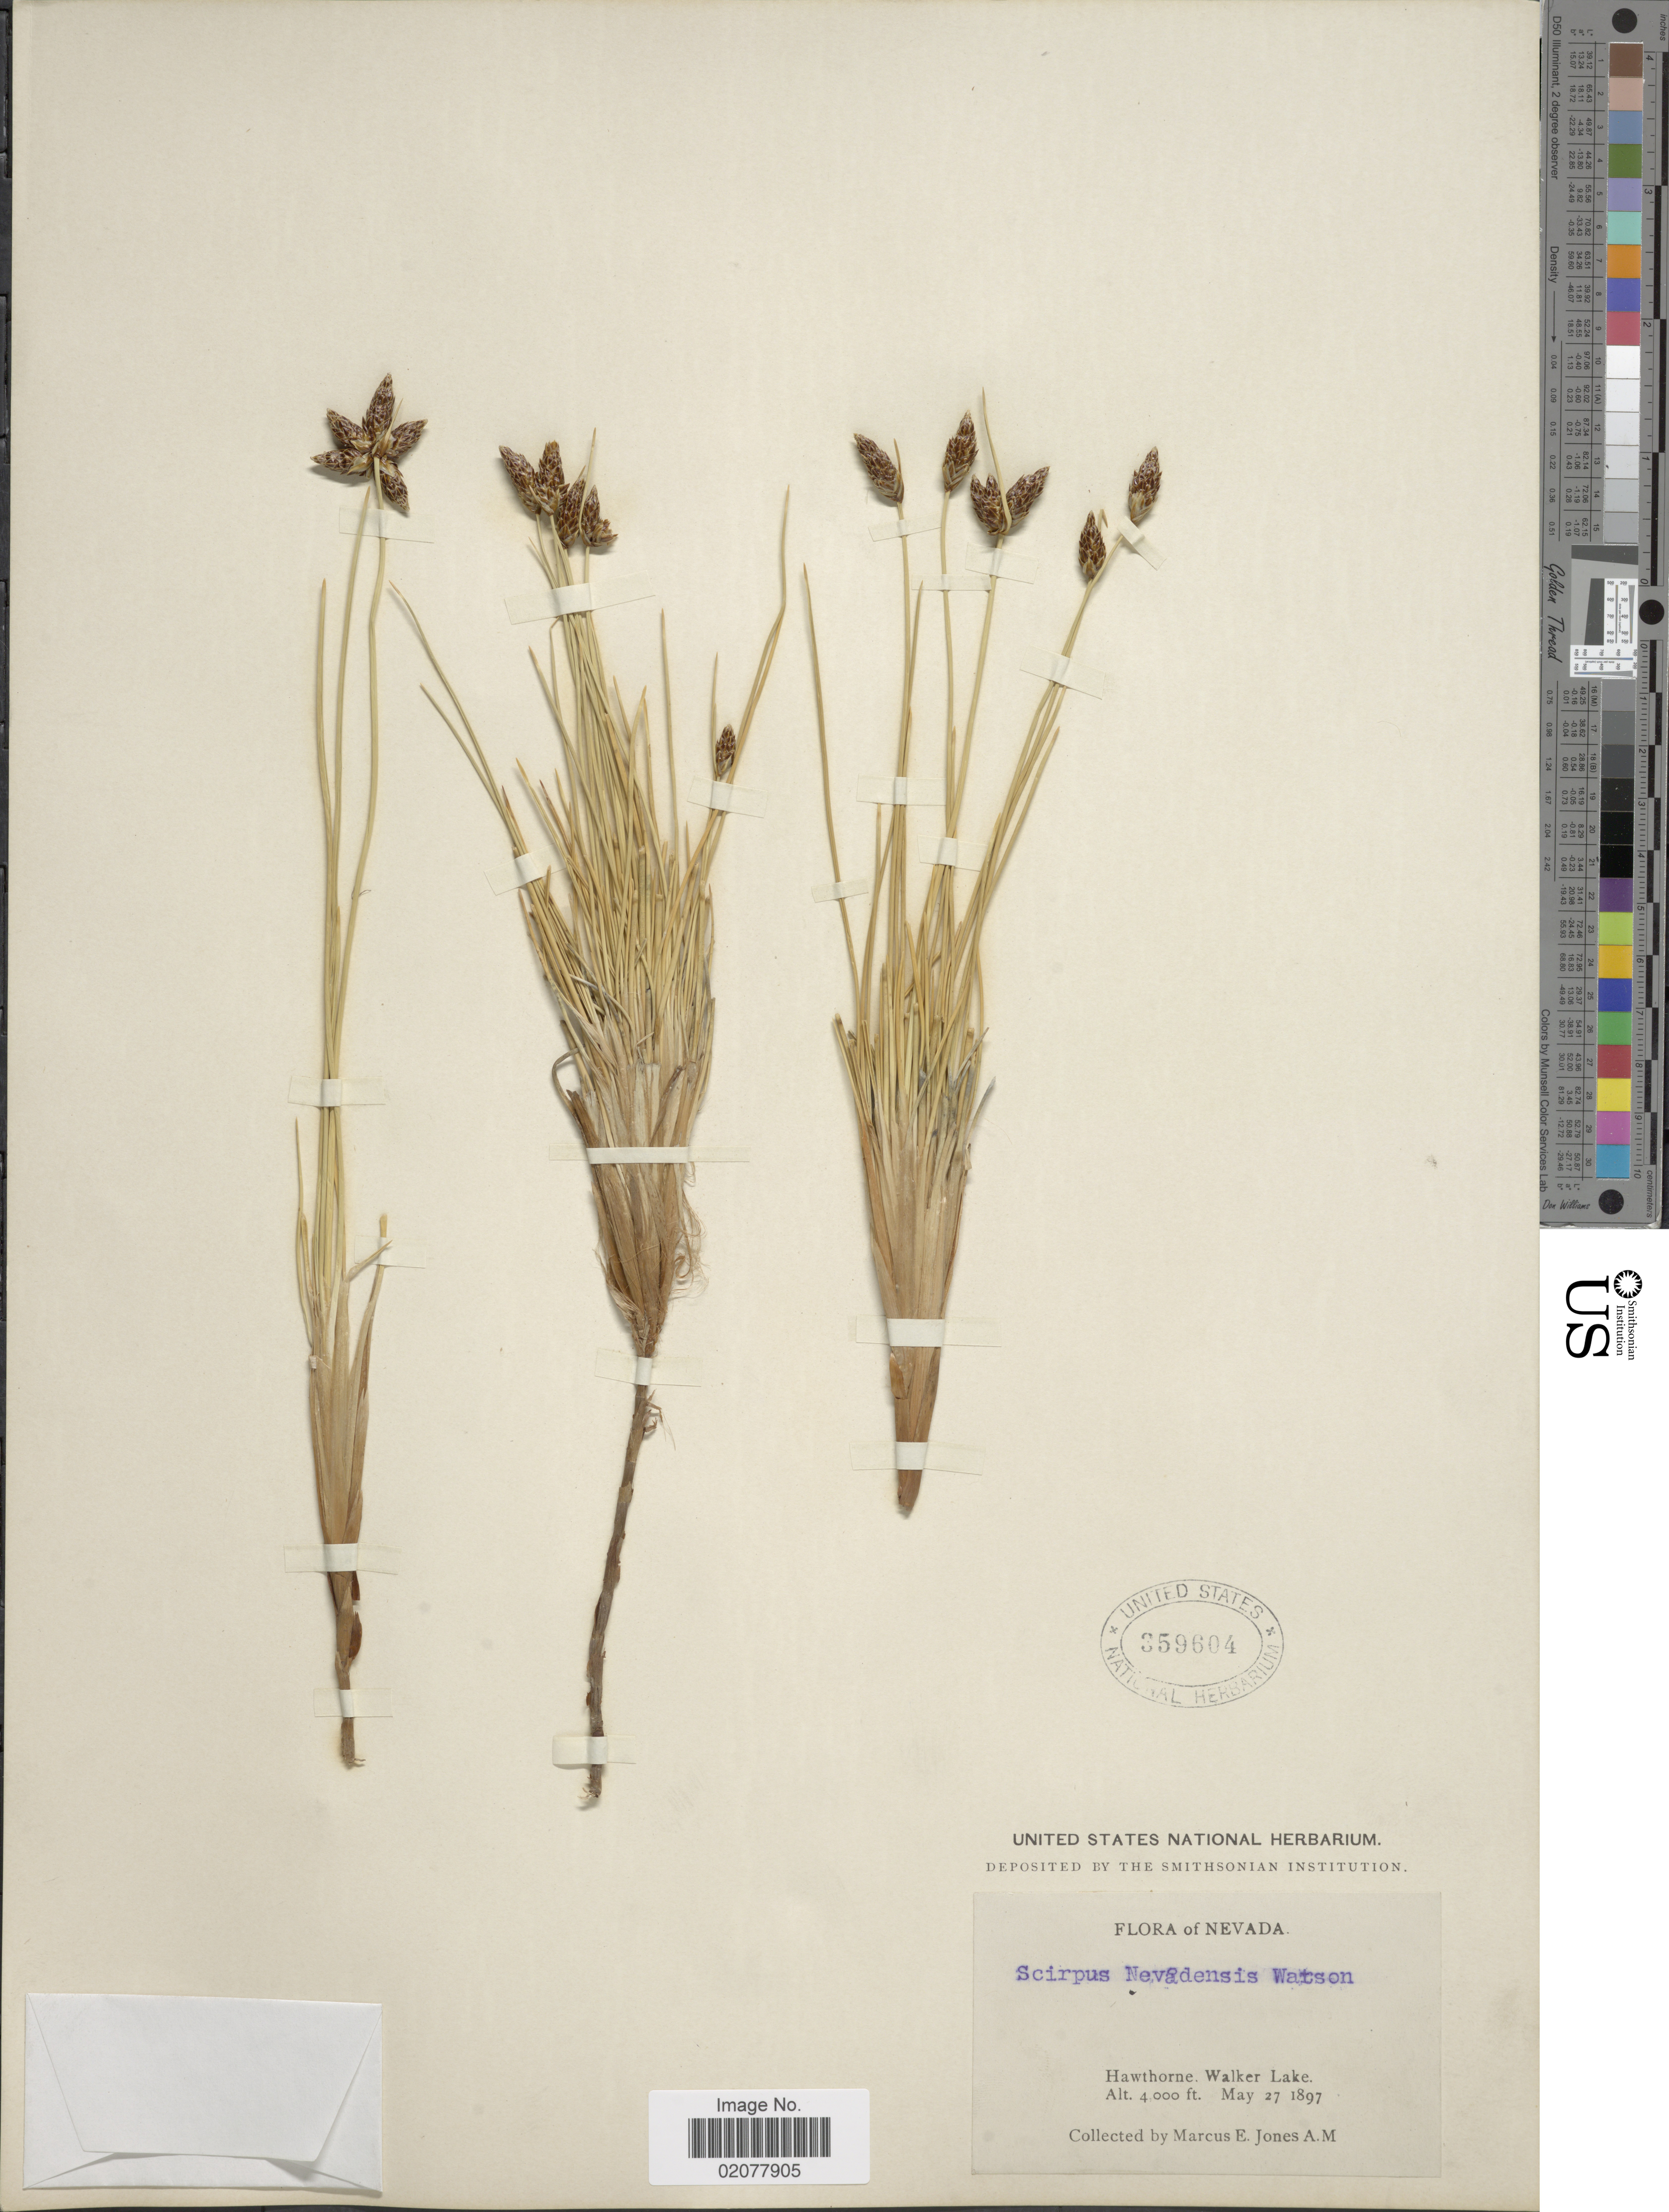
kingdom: Plantae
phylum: Tracheophyta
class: Liliopsida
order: Poales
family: Cyperaceae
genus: Amphiscirpus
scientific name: Amphiscirpus nevadensis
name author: (S. Watson) Oteng-Yeb.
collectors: M. E. Jones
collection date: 1897-05-27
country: United States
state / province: Nevada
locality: Hawthorne. Walker Lake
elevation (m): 1219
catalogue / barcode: US 359604